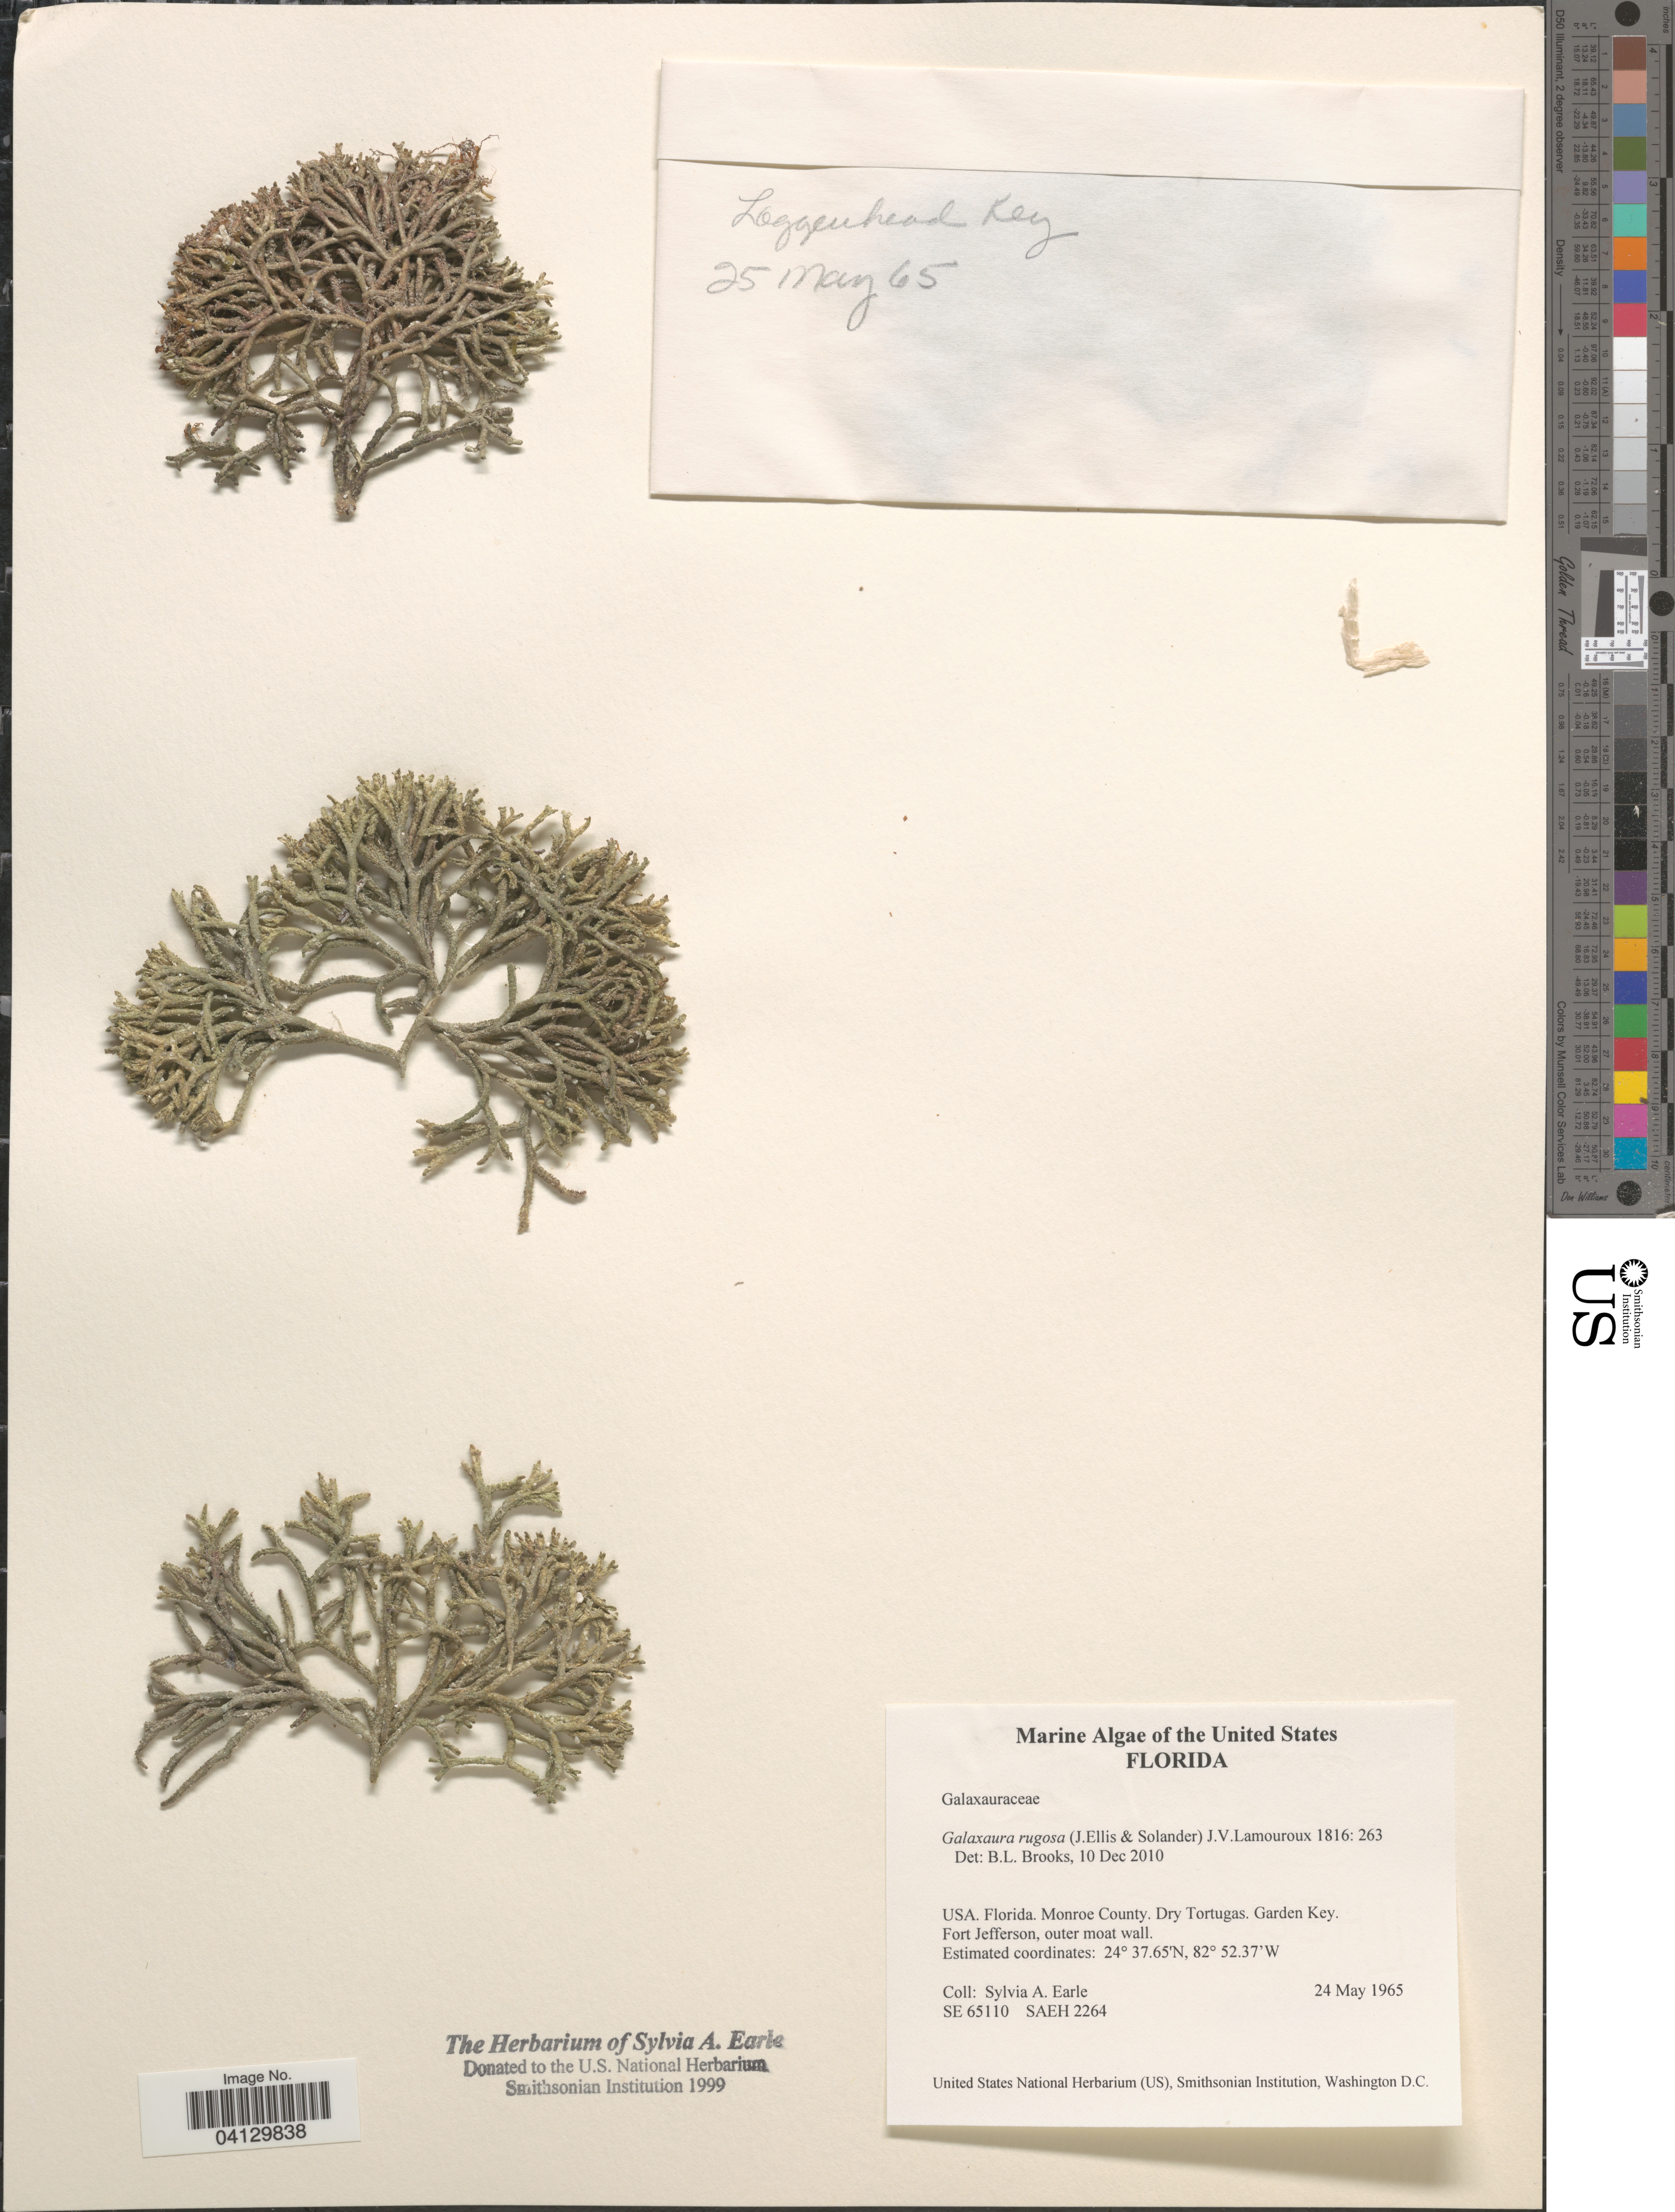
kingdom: Plantae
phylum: Rhodophyta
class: Florideophyceae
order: Nemaliales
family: Galaxauraceae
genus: Galaxaura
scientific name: Galaxaura rugosa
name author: (Ellis & Sol.) J.V.Lamouroux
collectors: S. A. Earle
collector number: SE65110/SAEH2264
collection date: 1965-05-24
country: United States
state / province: Florida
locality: Monroe County. Dry Tortugas. Garden Key. Fort Jefferson, outer moat wall.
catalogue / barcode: US 328695